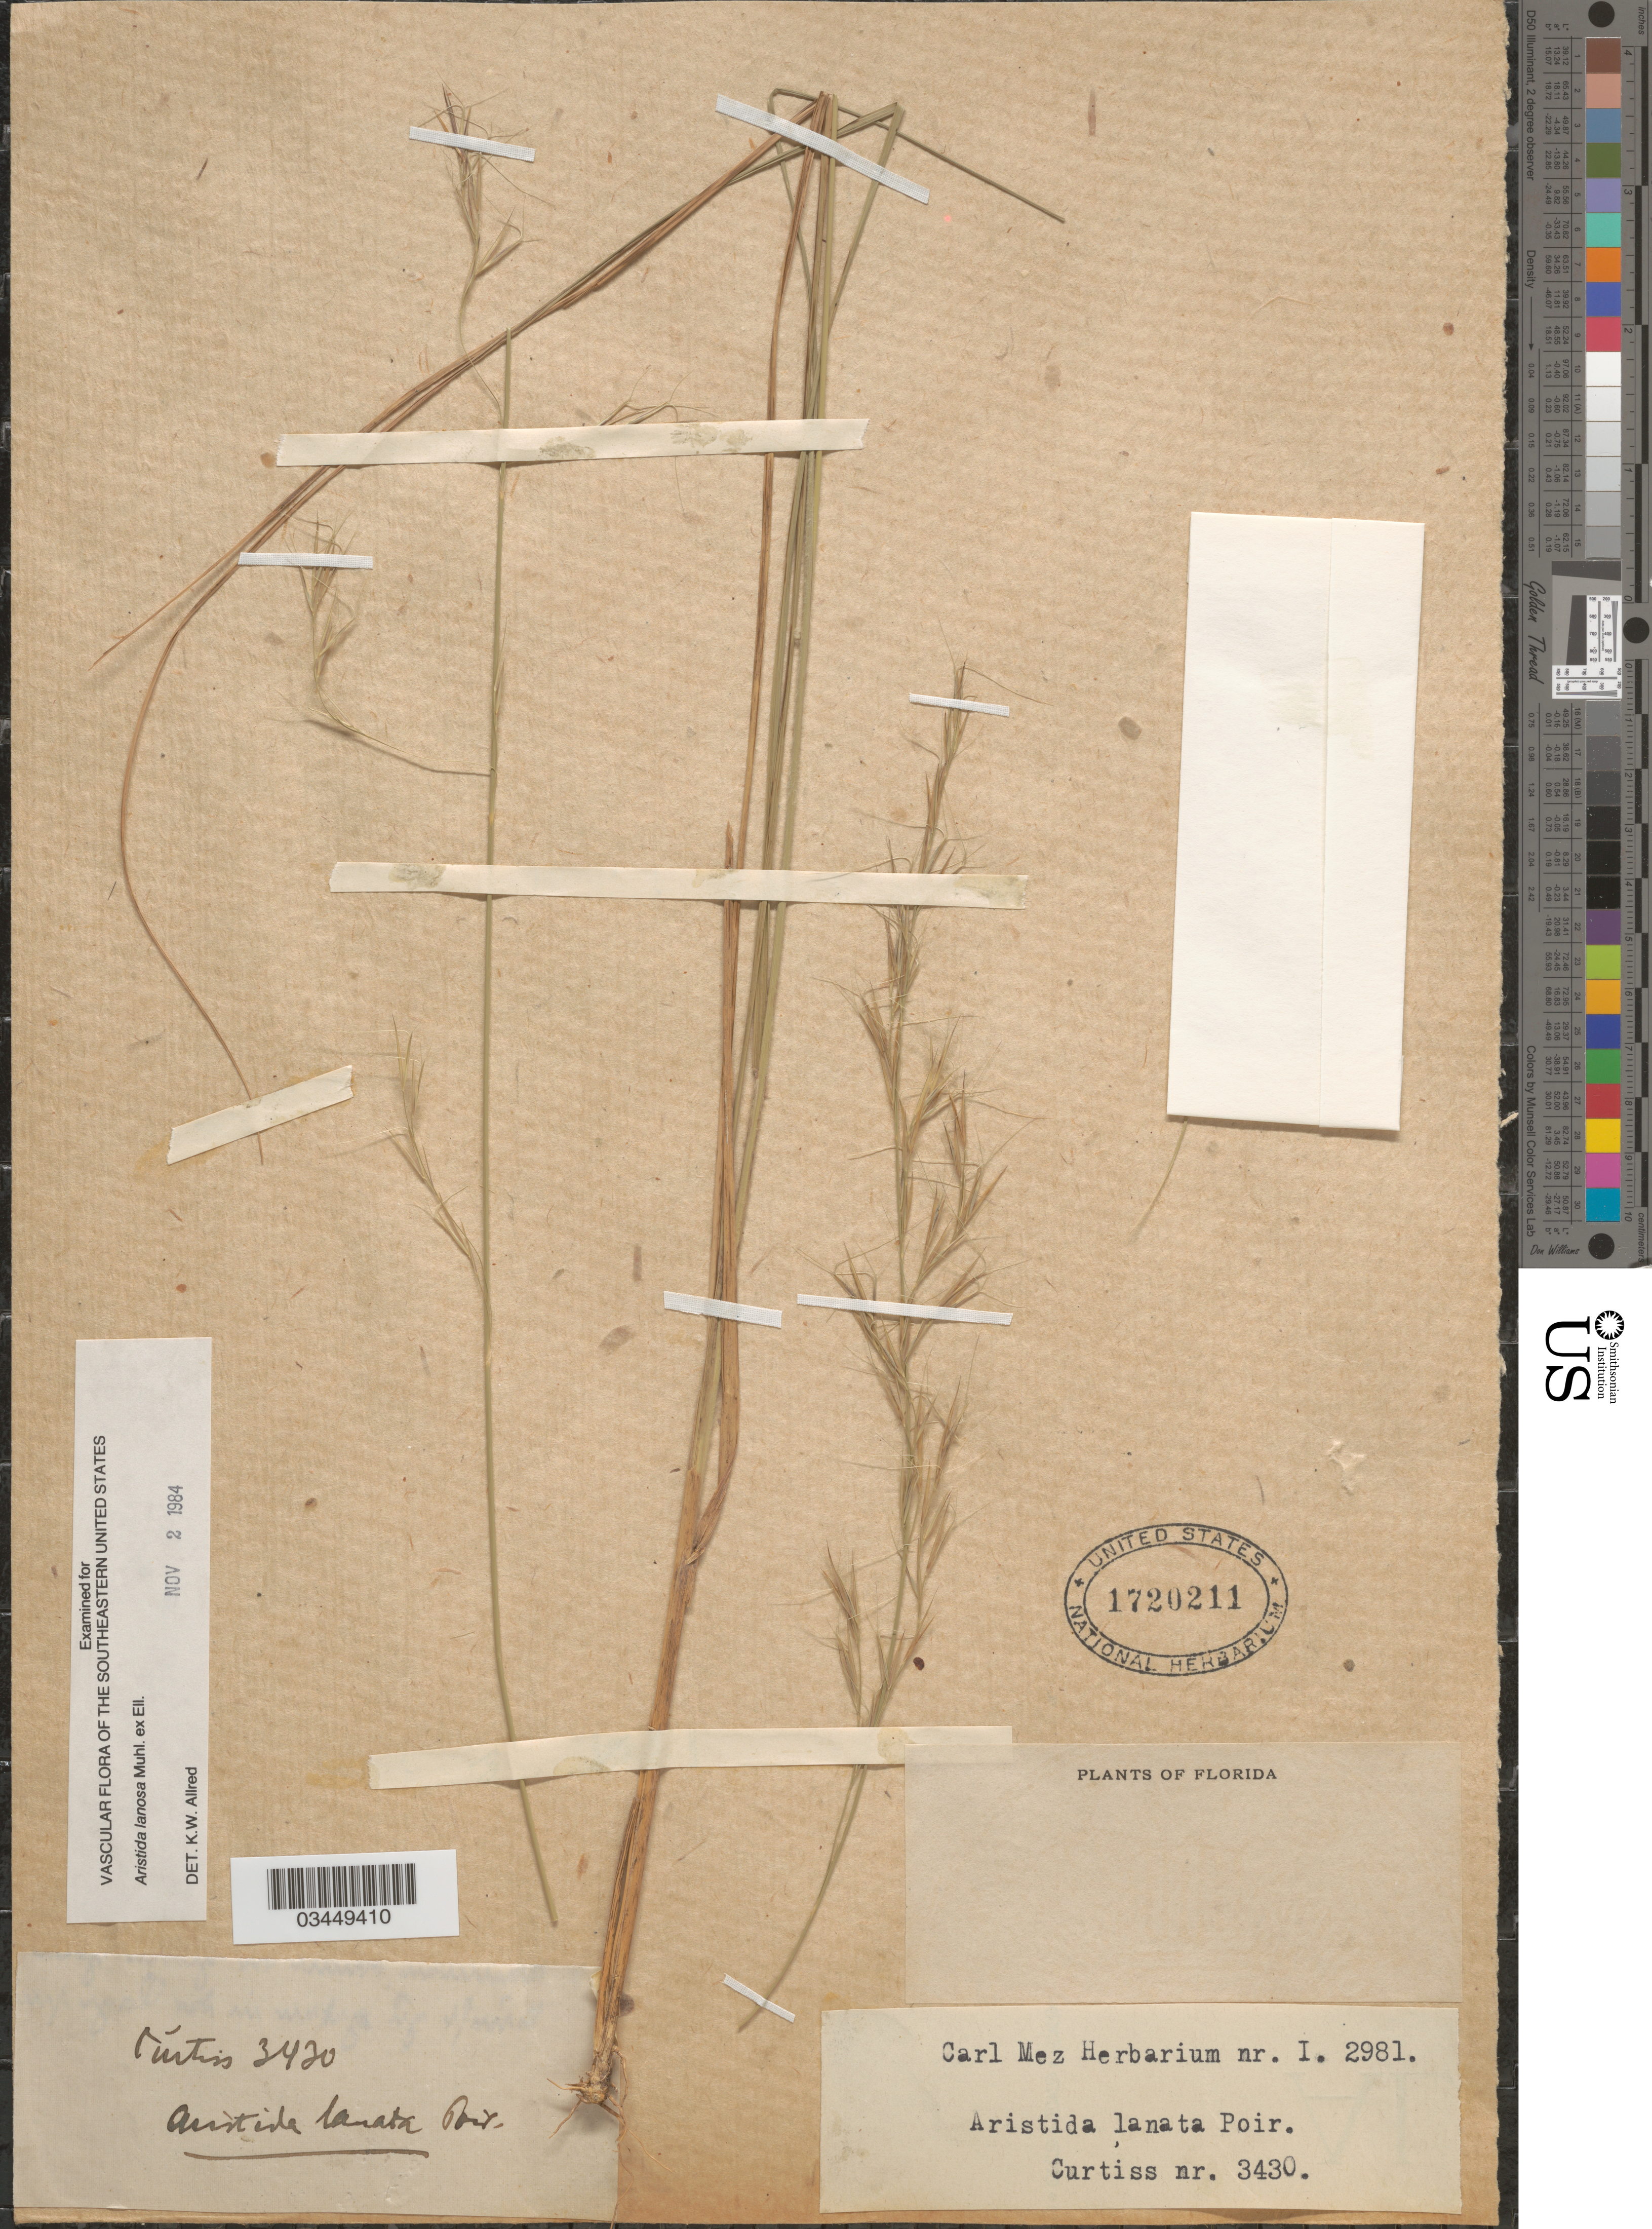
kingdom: Plantae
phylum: Tracheophyta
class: Liliopsida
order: Poales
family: Poaceae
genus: Aristida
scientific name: Aristida lanosa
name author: Muhl.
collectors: -. Curtiss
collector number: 3430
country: United States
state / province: Florida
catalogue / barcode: US 1720211